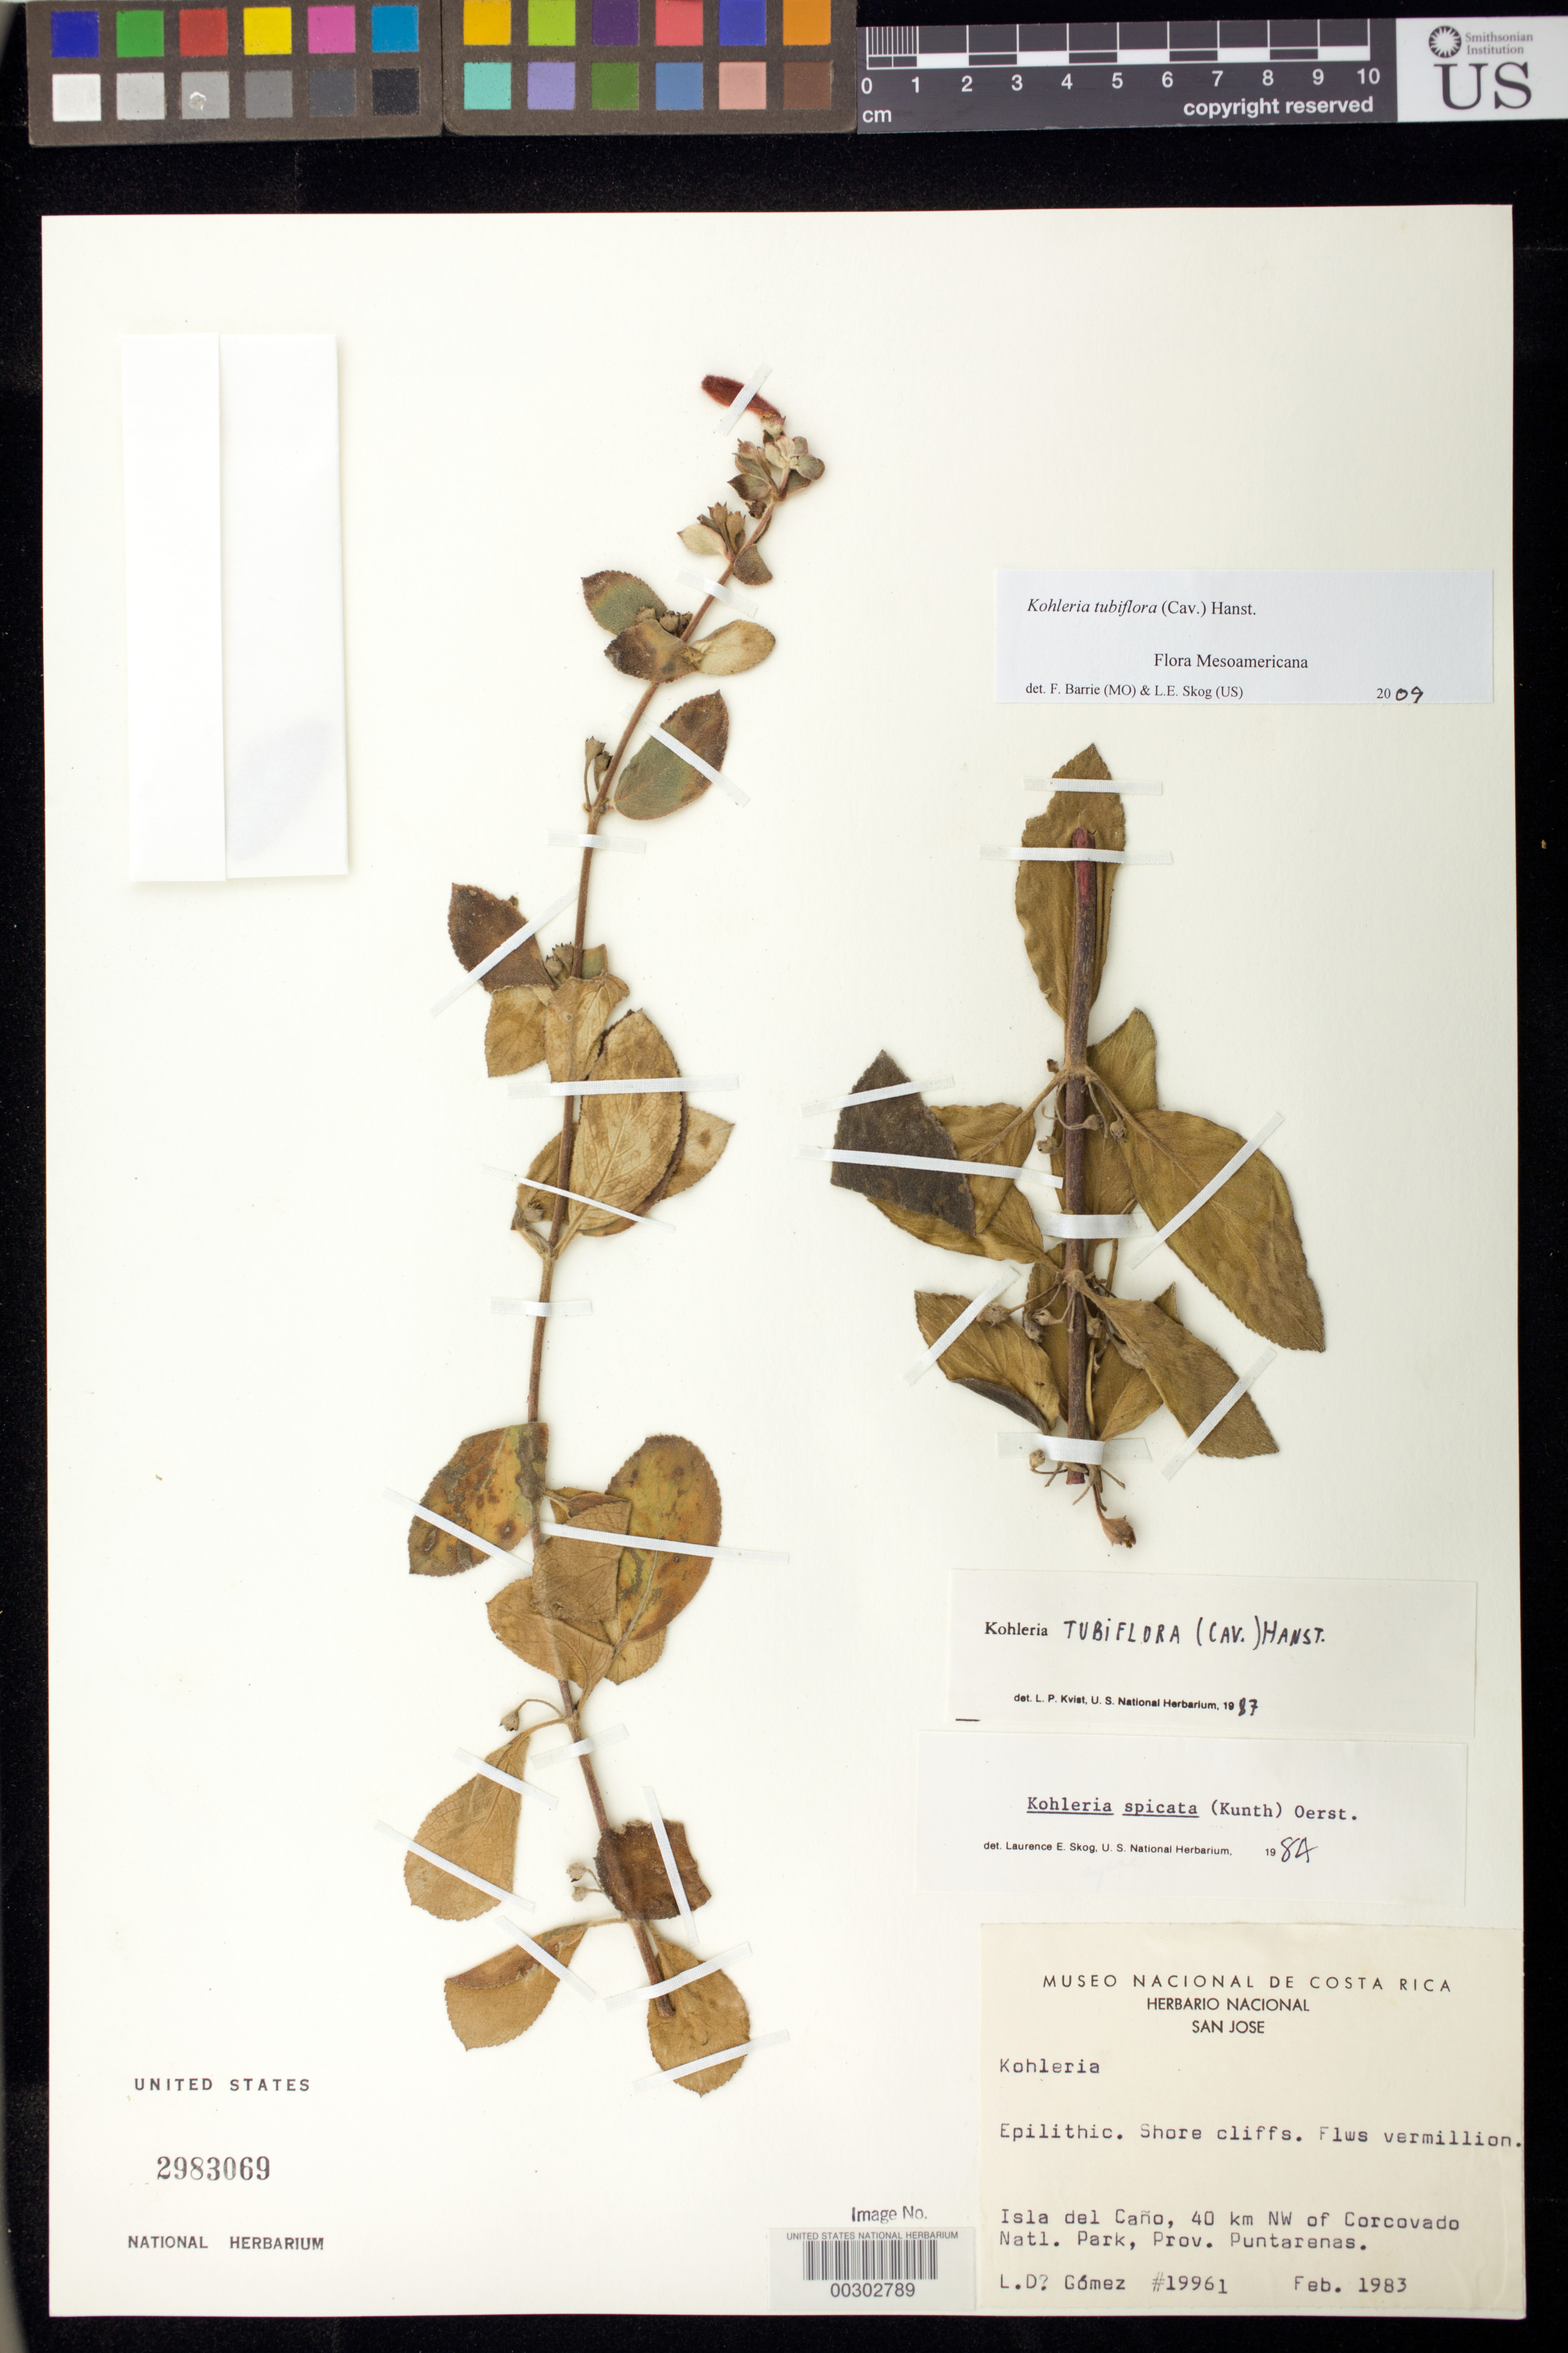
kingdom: Plantae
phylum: Tracheophyta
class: Magnoliopsida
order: Lamiales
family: Gesneriaceae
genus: Kohleria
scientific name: Kohleria tubiflora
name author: (Cav.) Hanst.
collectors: L. D. Gómez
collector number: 19961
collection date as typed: Feb 1983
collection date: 1983-02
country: Costa Rica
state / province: Puntarenas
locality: Isla del Cano, 40 km NW of Corcovado Natl Park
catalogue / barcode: US 2983069